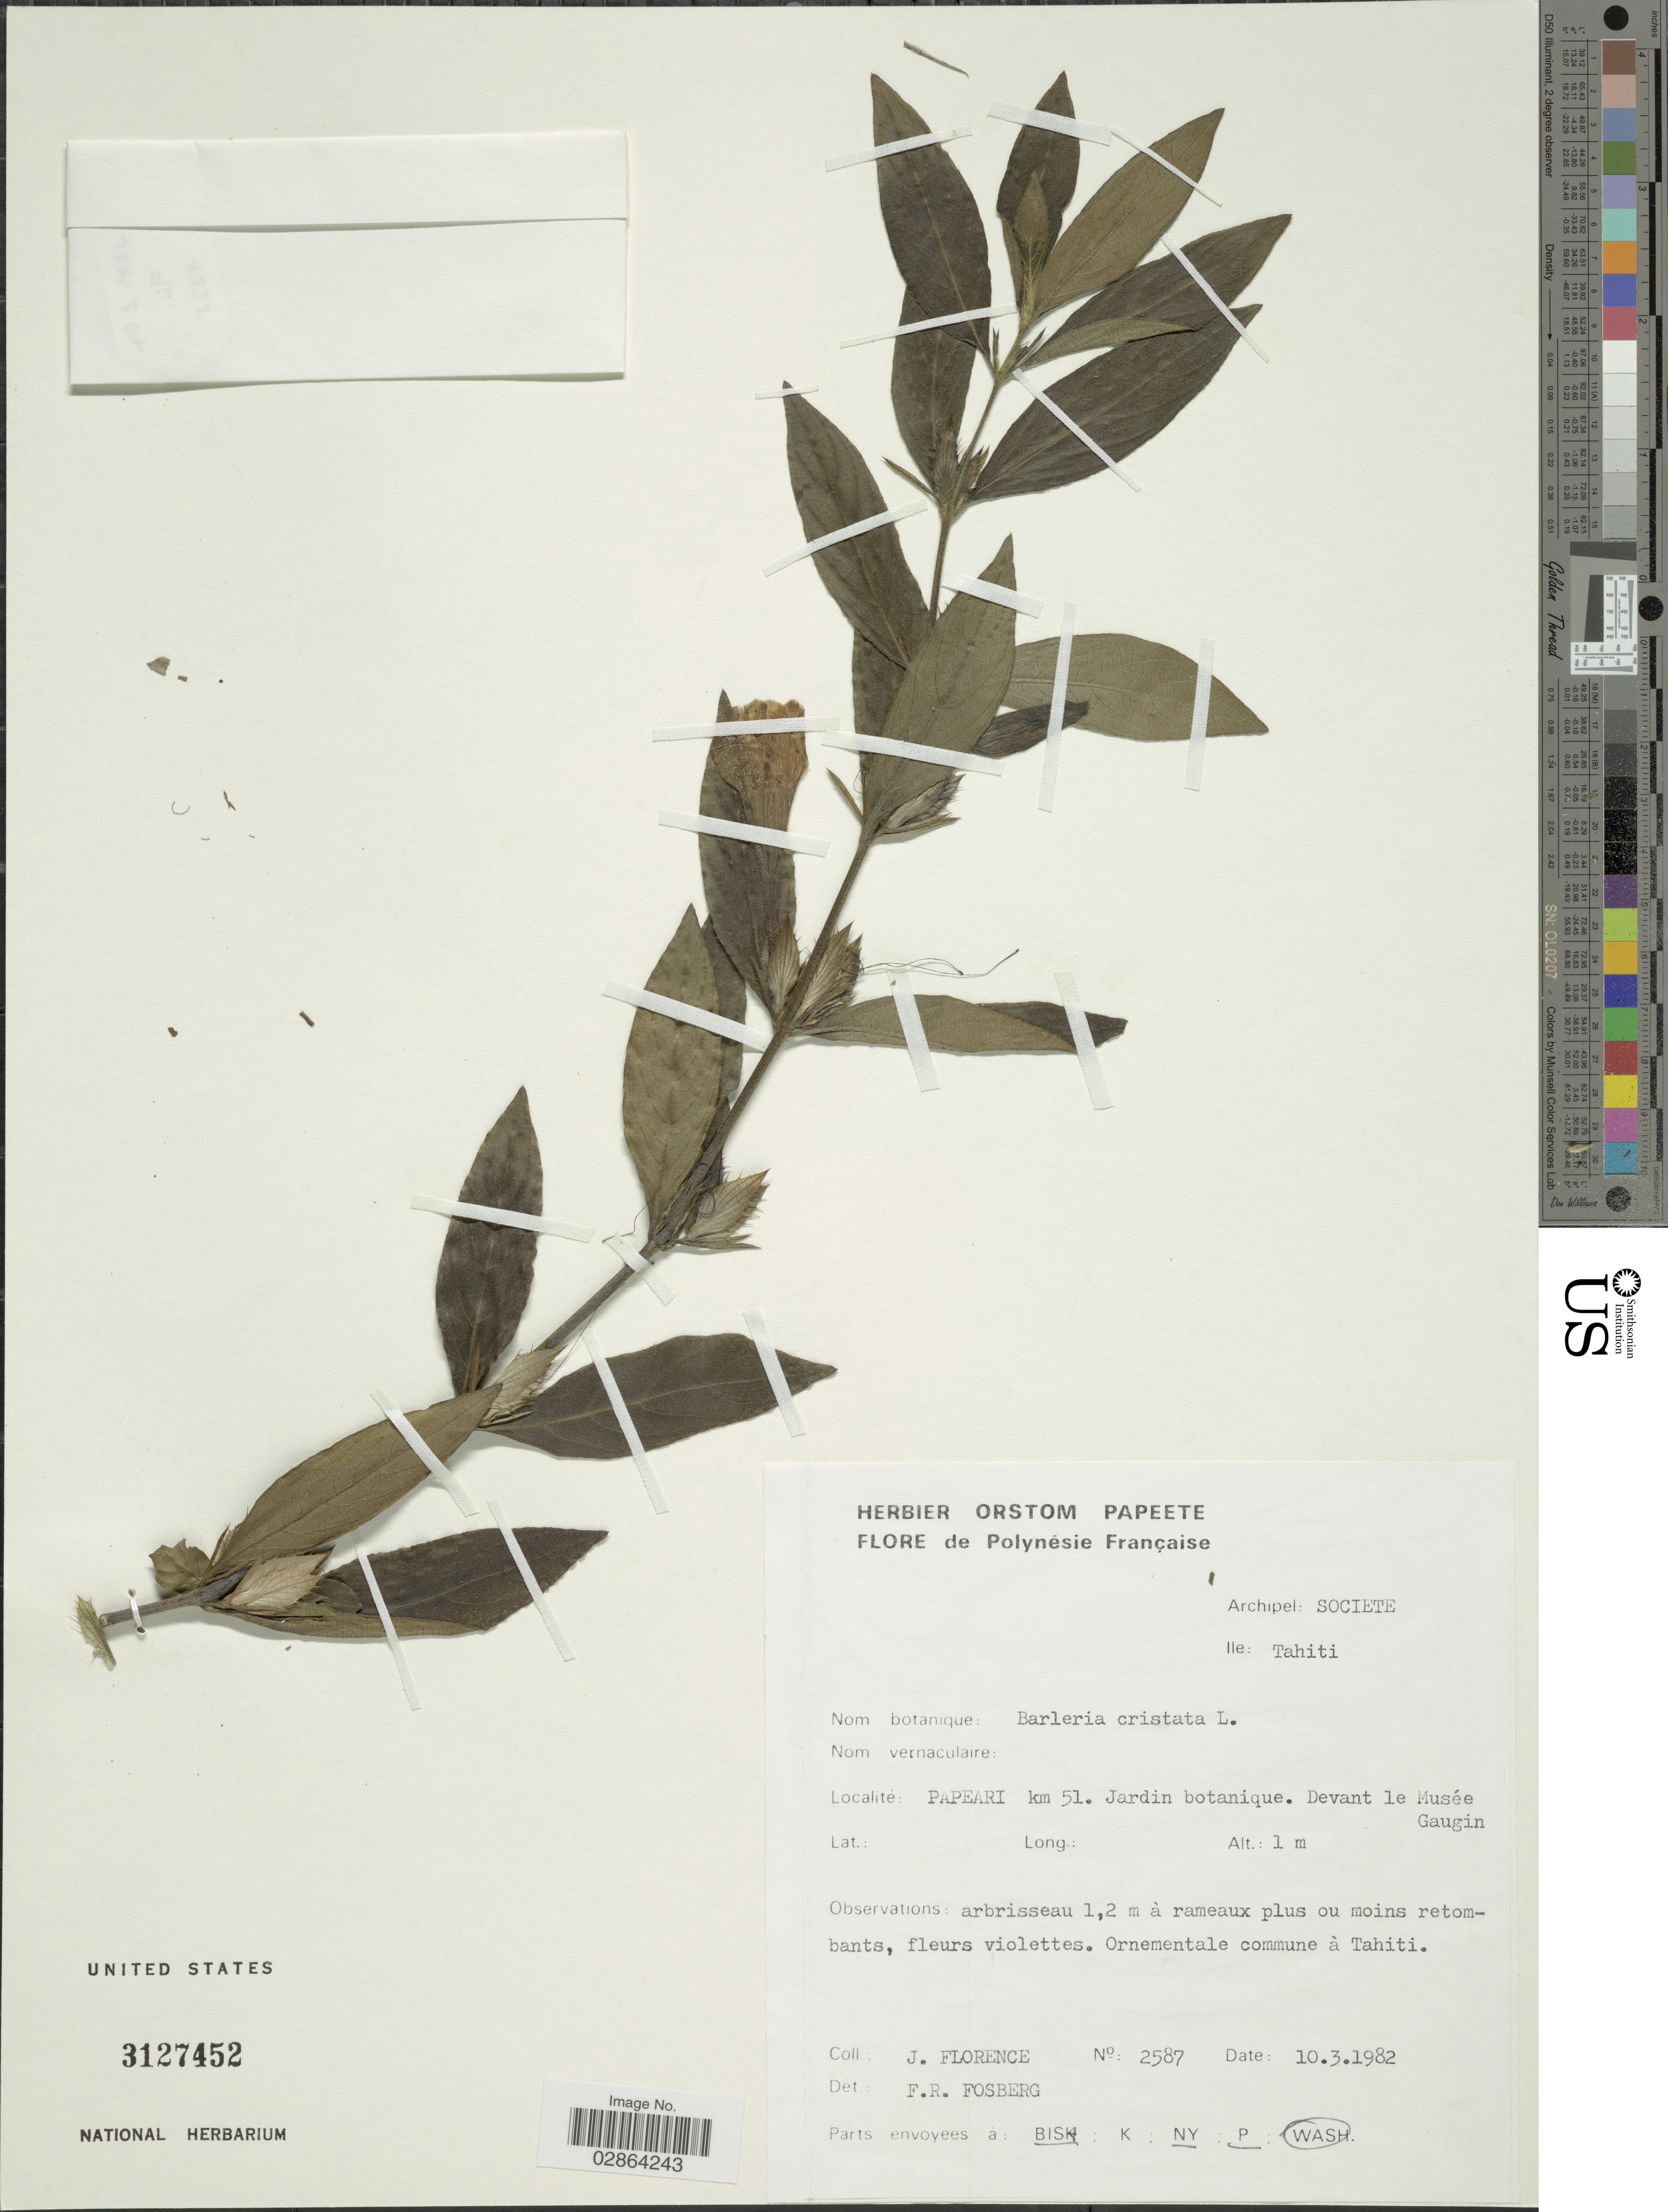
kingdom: Plantae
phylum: Tracheophyta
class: Magnoliopsida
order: Lamiales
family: Acanthaceae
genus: Barleria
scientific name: Barleria cristata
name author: L.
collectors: J. Florence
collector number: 2587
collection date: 1982-03-10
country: French Polynesia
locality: Archipel: Societe, Ile: Tahiti, Papeari km 51. Jardin botanique. Devant le Musée Gaugin.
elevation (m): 1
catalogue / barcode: US 3127452